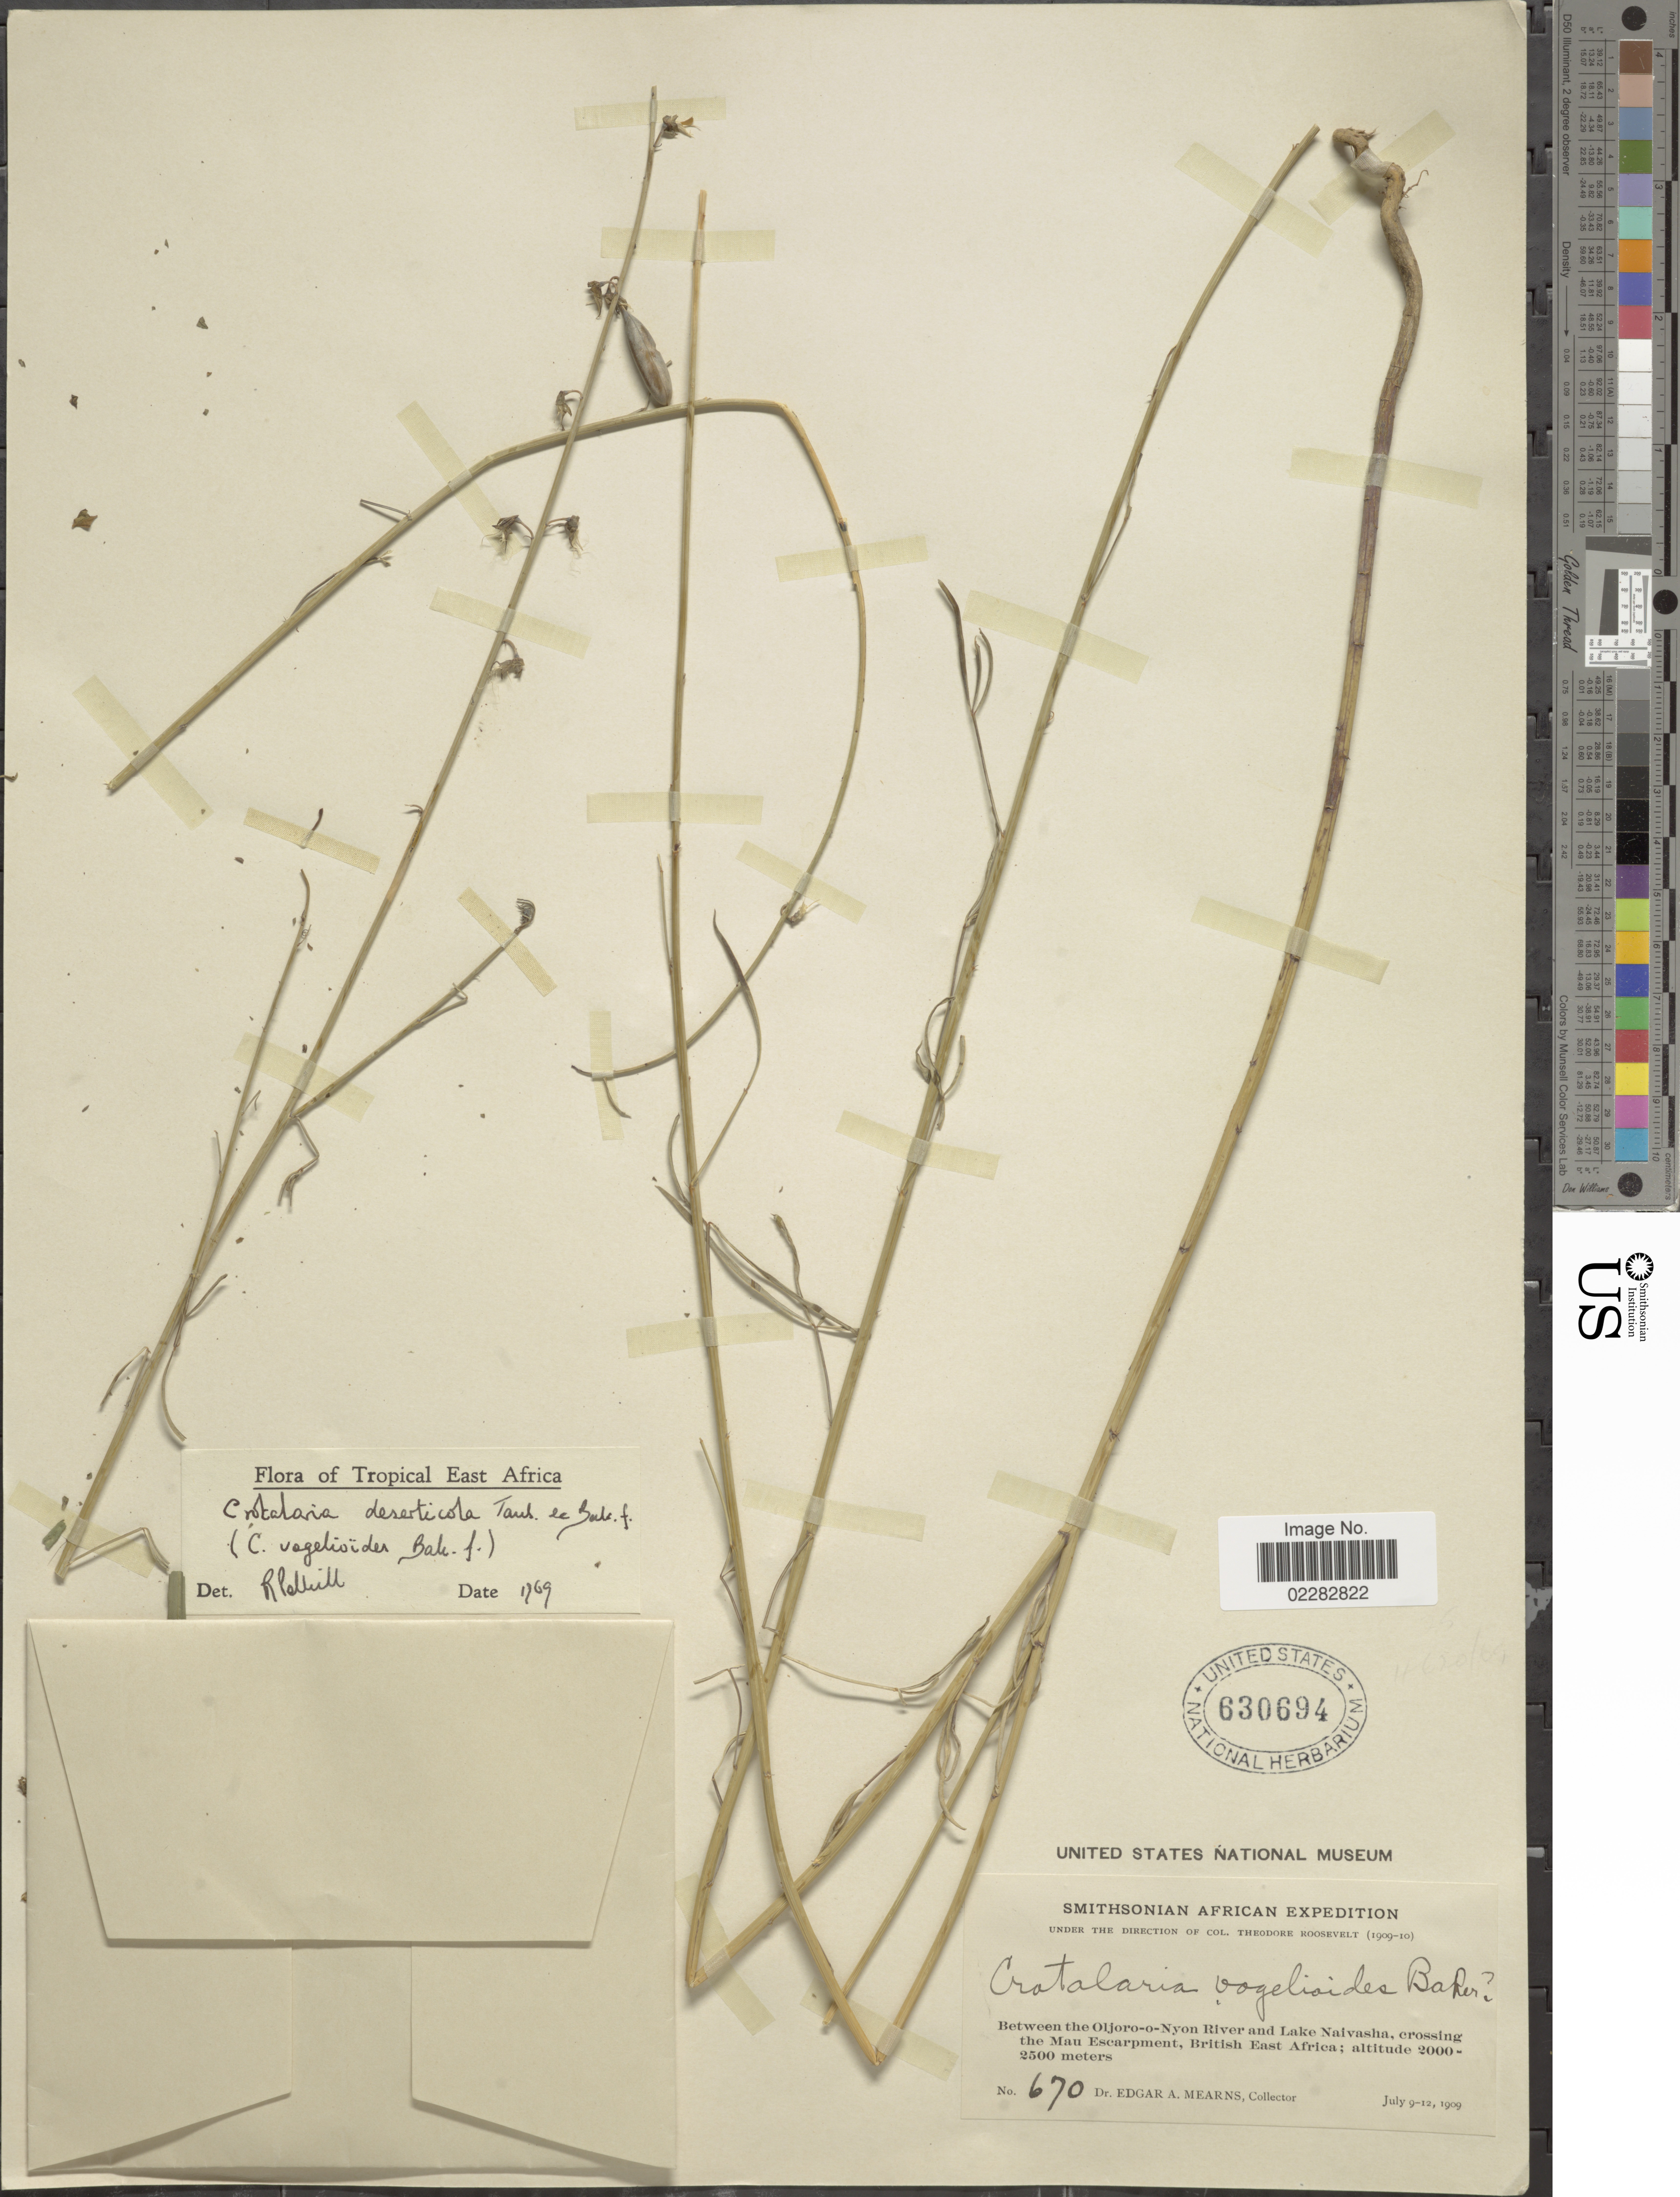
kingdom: Plantae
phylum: Tracheophyta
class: Magnoliopsida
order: Fabales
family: Fabaceae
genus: Crotalaria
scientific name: Crotalaria deserticola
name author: Taub. ex Baker f.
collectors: E. A. Mearns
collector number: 670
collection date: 1909-07-09/1909-07-12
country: Kenya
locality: Between the Oljoro-Nyon River and lake Naivasha, crossing the Mau Escarpment, British East Africa.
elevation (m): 2000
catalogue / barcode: US 30694